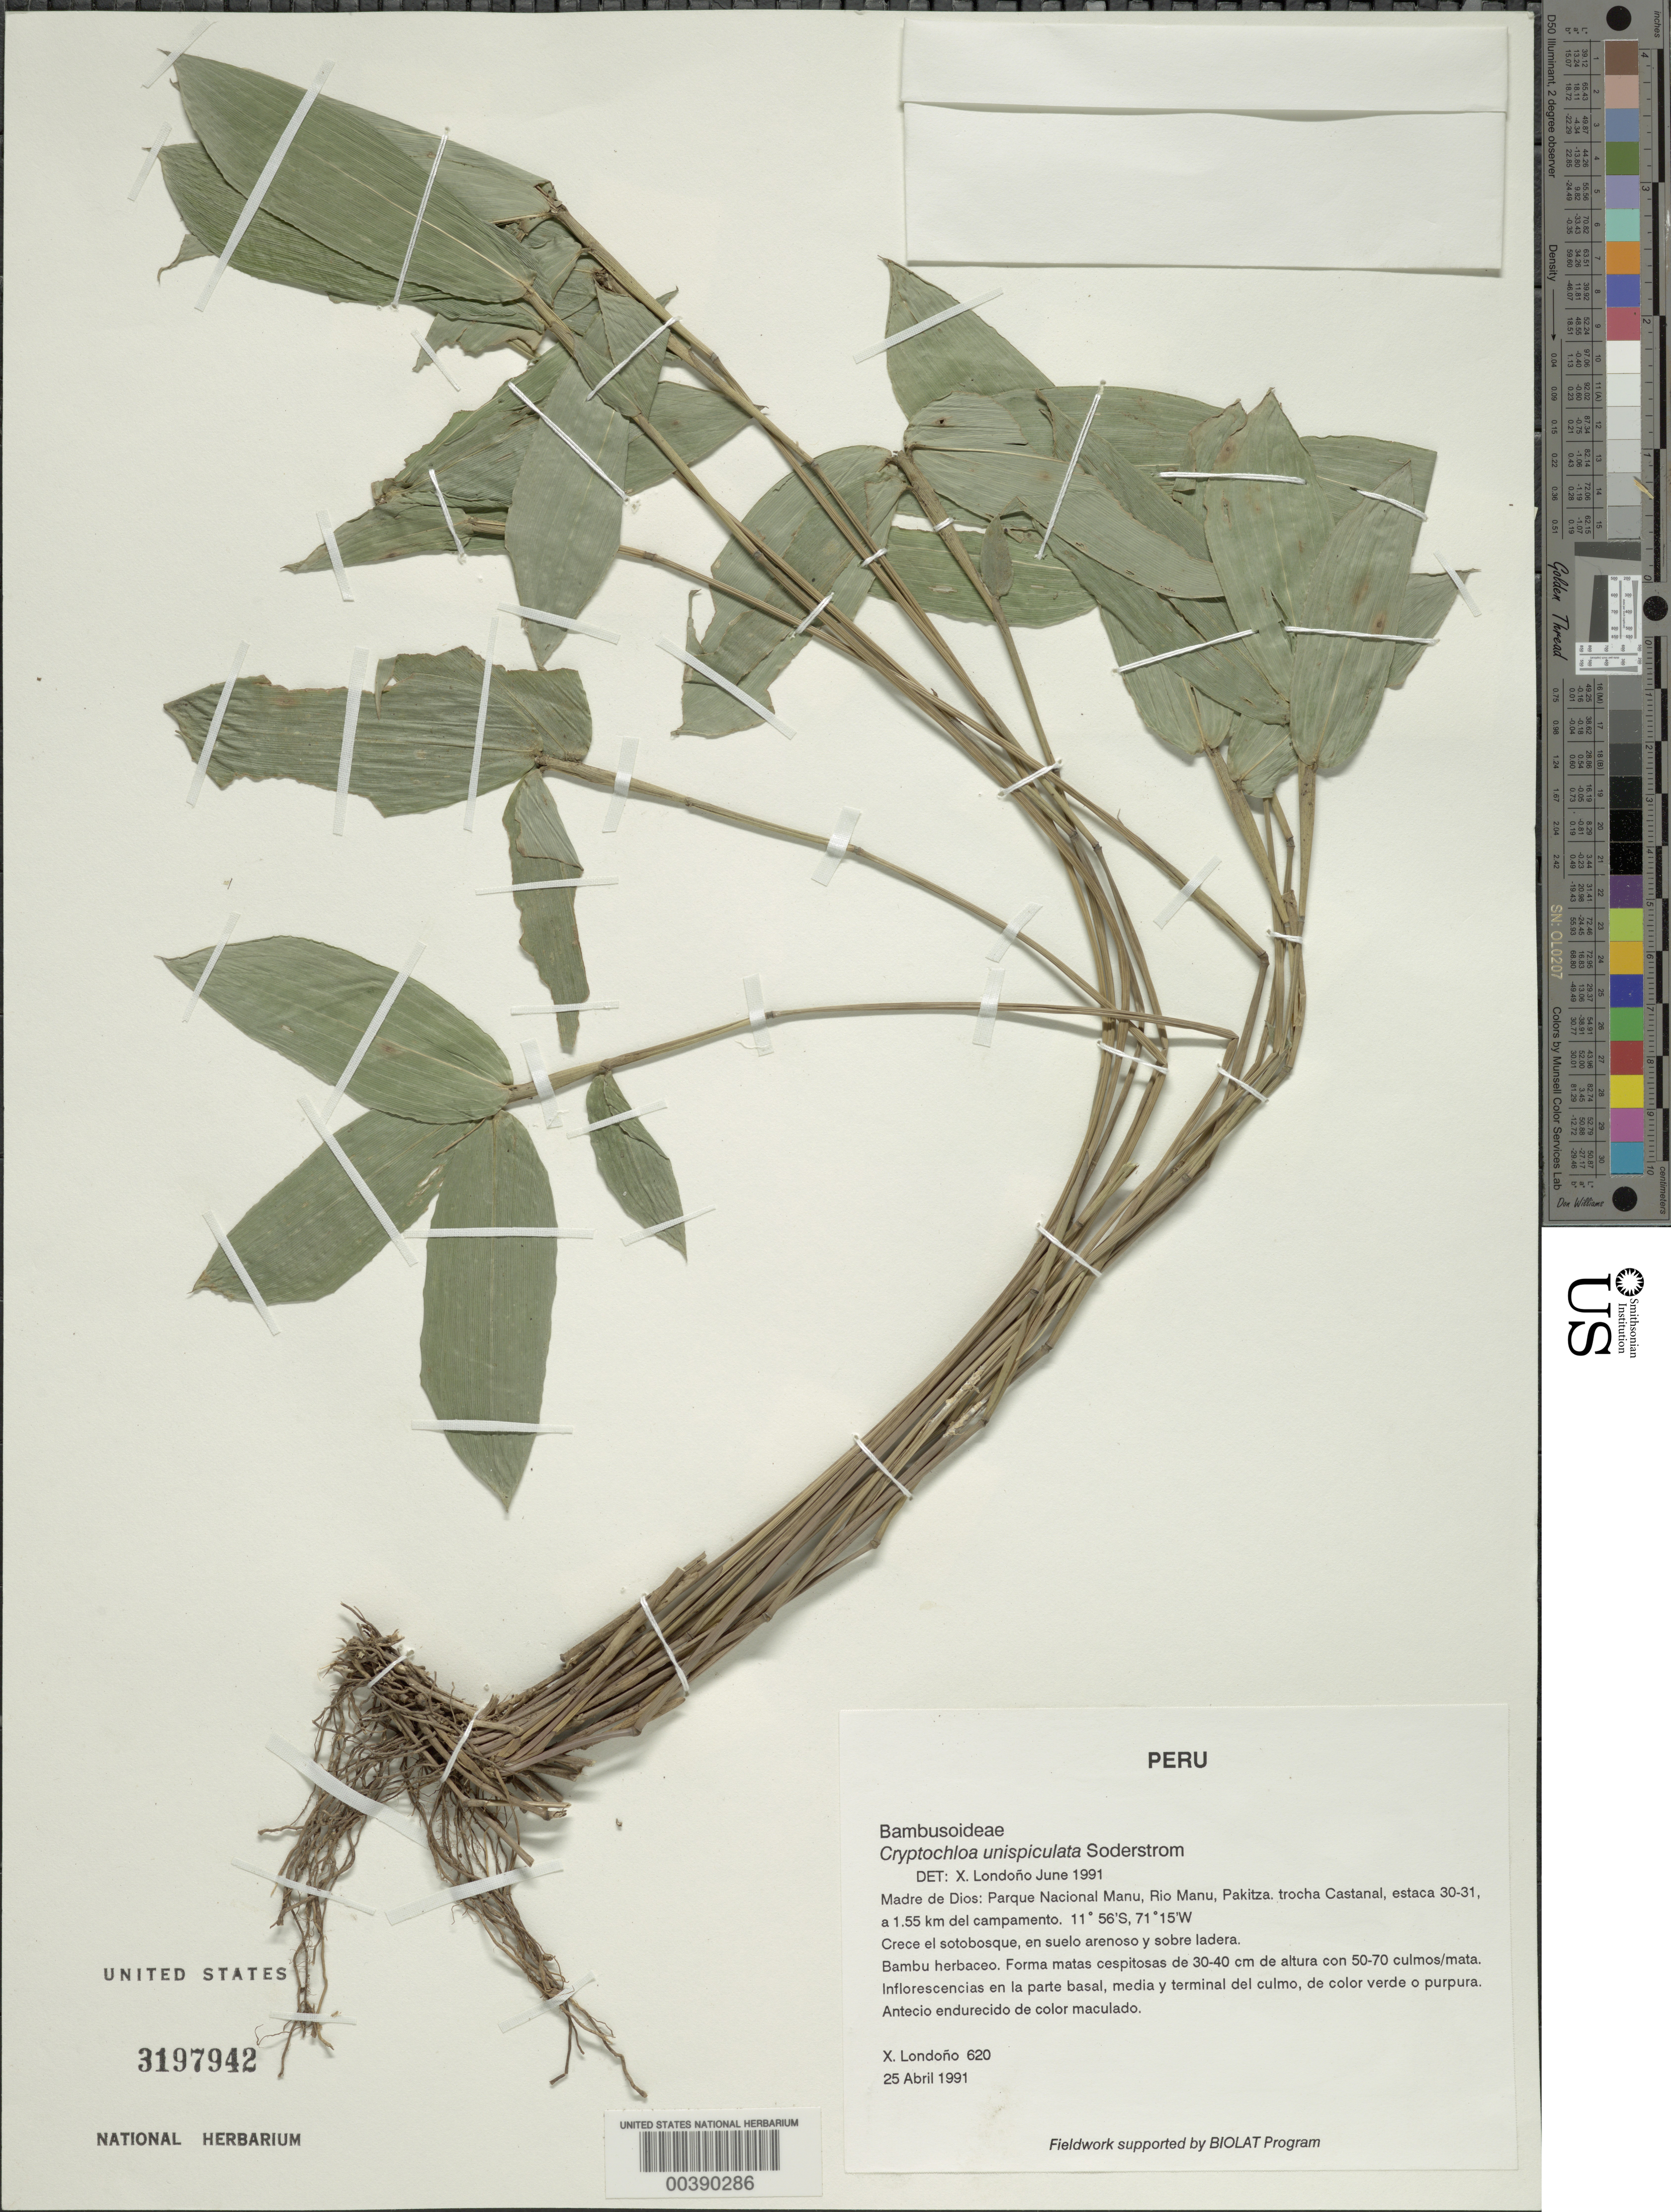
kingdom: Plantae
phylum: Tracheophyta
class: Liliopsida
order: Poales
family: Poaceae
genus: Cryptochloa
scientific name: Cryptochloa unispiculata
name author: Soderstr.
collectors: X. Londoño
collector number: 620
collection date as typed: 25 Apr 1991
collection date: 1991-04-25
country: Peru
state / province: Madre de Dios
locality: Parque nacional manu, rio manu, pakitza, trocha castanal, estaca 30-31, a 1.55 km del campamento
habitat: Crece el sotobosque, en suelo arenoso y sobre ladera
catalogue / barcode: US 3197942